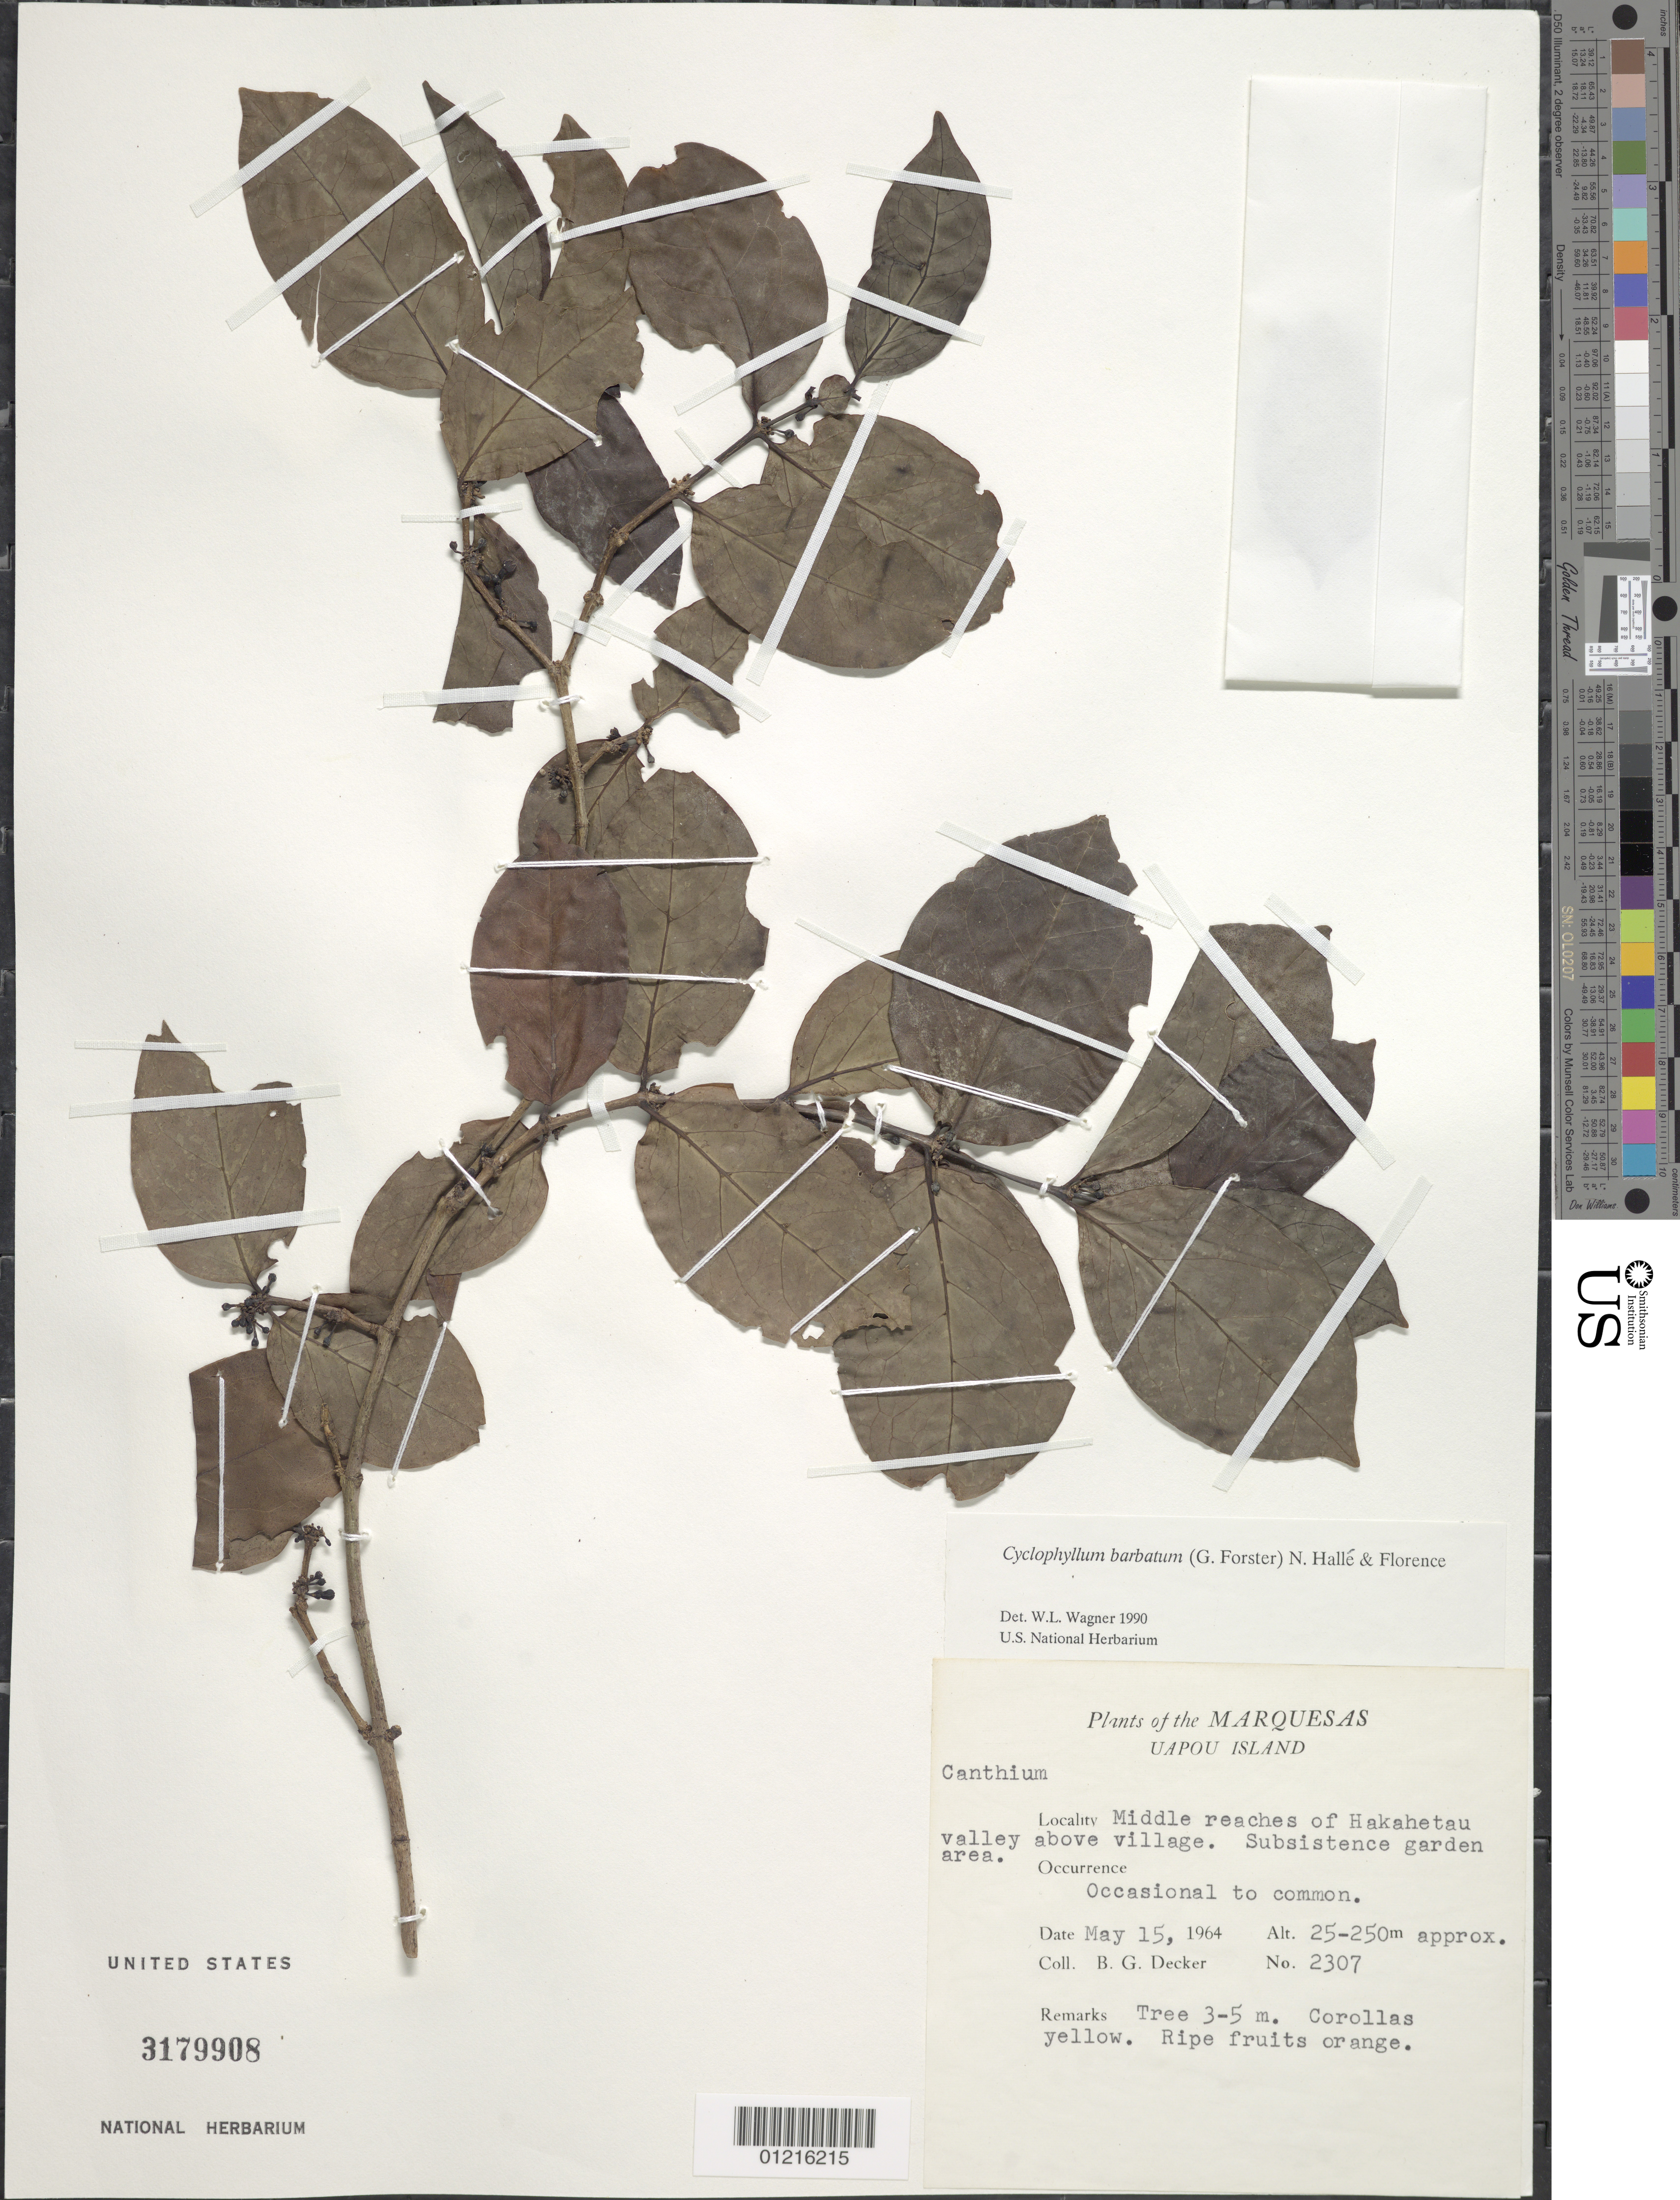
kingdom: Plantae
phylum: Tracheophyta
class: Magnoliopsida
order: Gentianales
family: Rubiaceae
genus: Cyclophyllum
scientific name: Cyclophyllum barbatum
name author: (G. Forst.) N. Hallé & J. Florence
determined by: Wagner, W. L., (BOT), Smithsonian Institution - National Museum of Natural History (UNITED STATES)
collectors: B. G. Decker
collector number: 2307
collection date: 1964-05-15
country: French Polynesia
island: Ua Pou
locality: Middle reaches of Hakahetau Valley above village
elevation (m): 25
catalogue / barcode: US 3179908